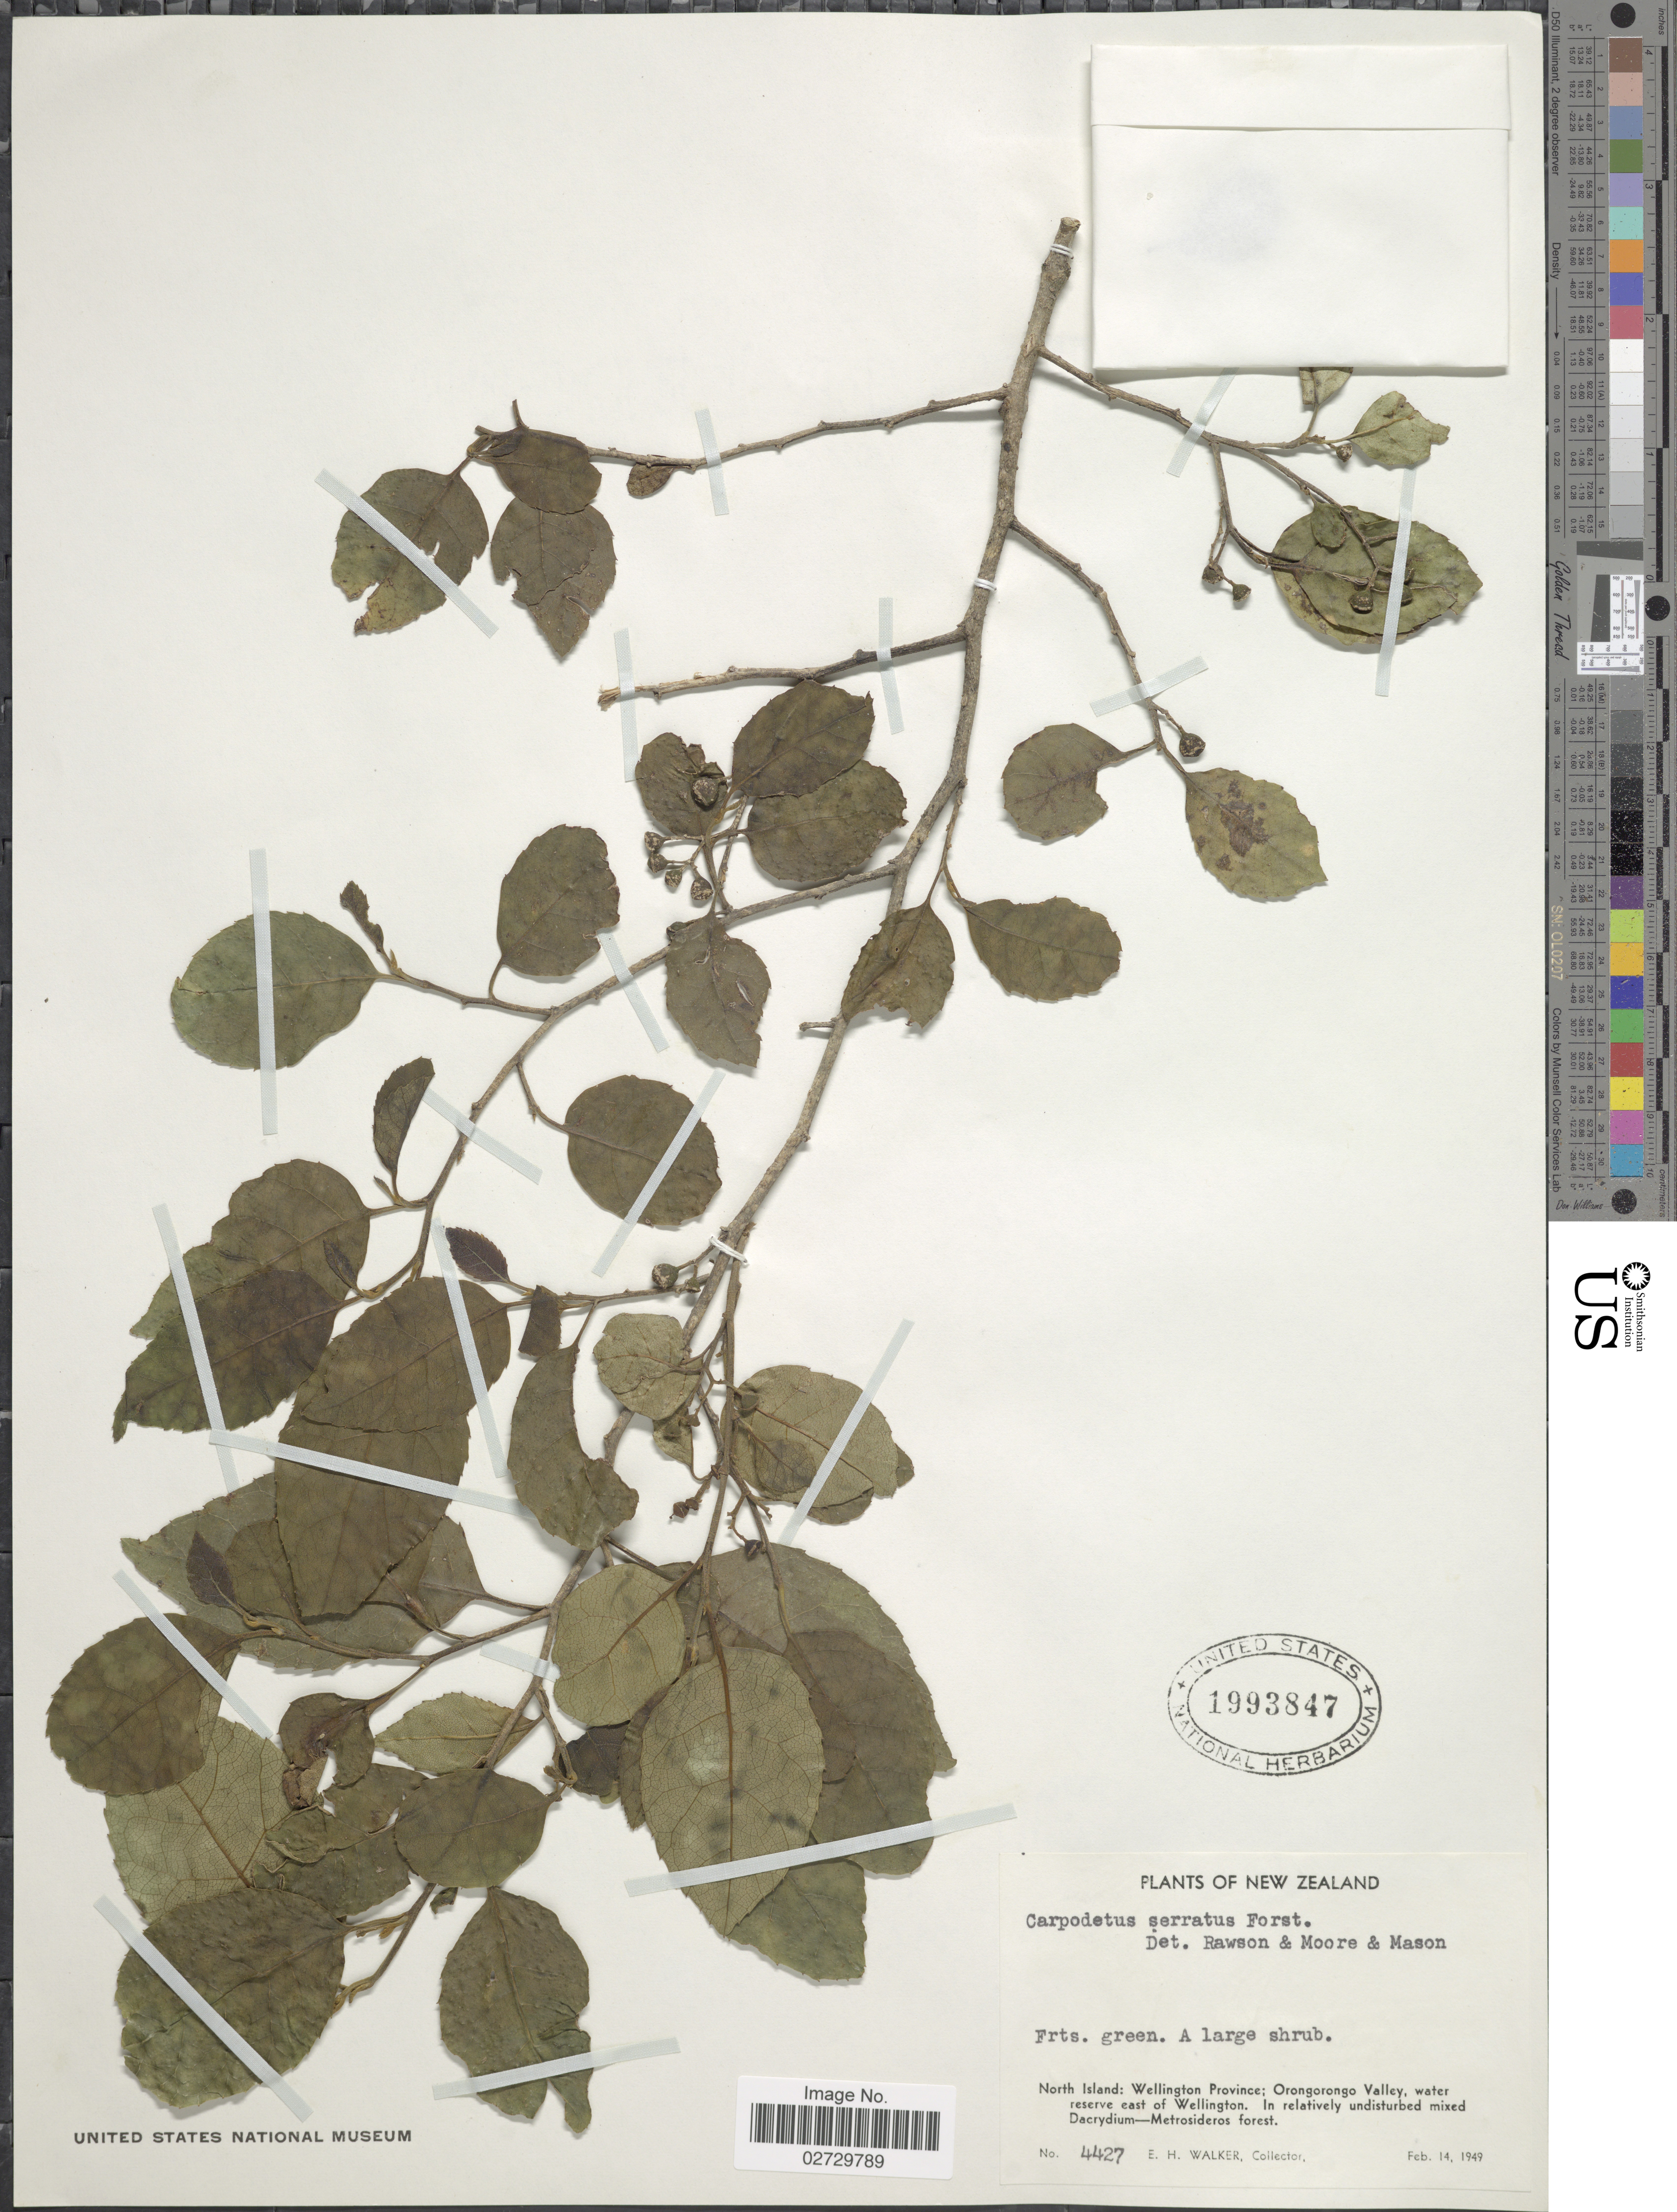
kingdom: Plantae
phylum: Tracheophyta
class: Magnoliopsida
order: Asterales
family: Rousseaceae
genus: Carpodetus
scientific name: Carpodetus serratus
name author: J.R. Forst. & G. Forst.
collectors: E. H. Walker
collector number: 4427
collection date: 1949-02-14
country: New Zealand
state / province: Wellington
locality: North Island: Wellington Province: Orongorongo Valley, water reserve east of Wellington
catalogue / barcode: US 1993847